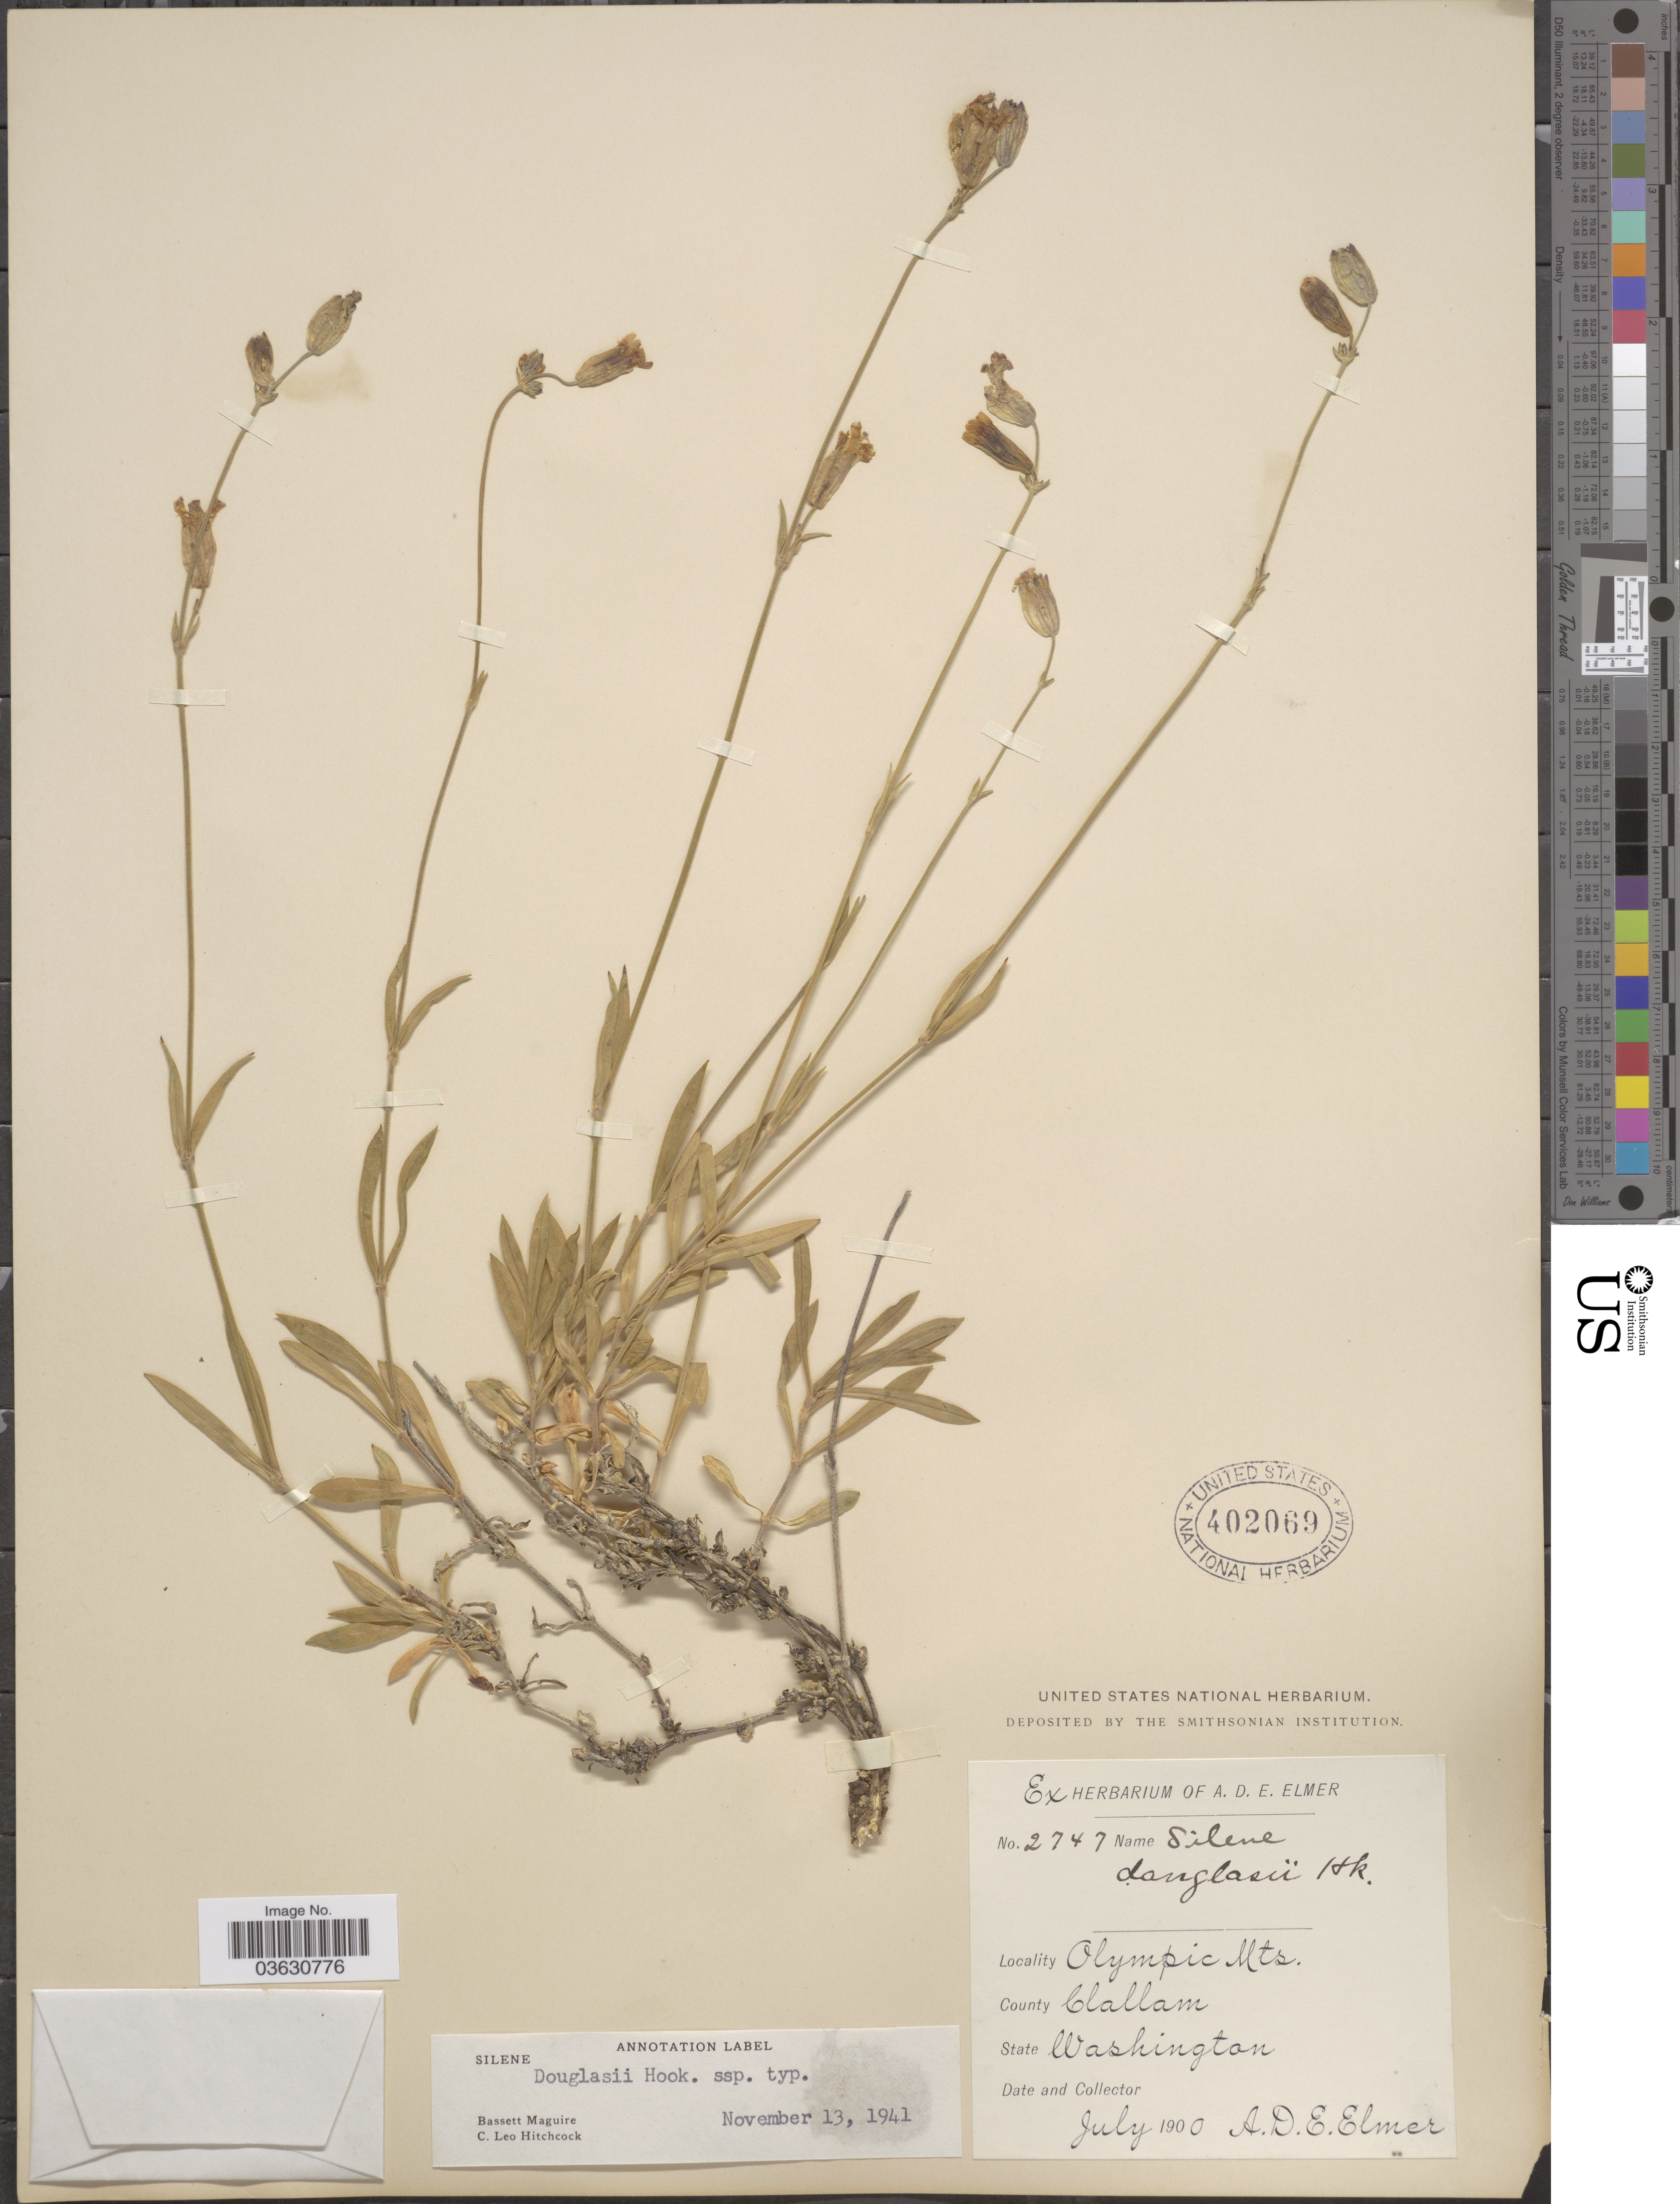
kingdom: Plantae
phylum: Tracheophyta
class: Magnoliopsida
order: Caryophyllales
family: Caryophyllaceae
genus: Silene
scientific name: Silene douglasii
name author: Hook.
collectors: A. D. E. Elmer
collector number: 2747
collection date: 1900-07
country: United States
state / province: Washington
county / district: Clallam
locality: Olympic Mts. County Clallam.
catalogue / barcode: US 402069